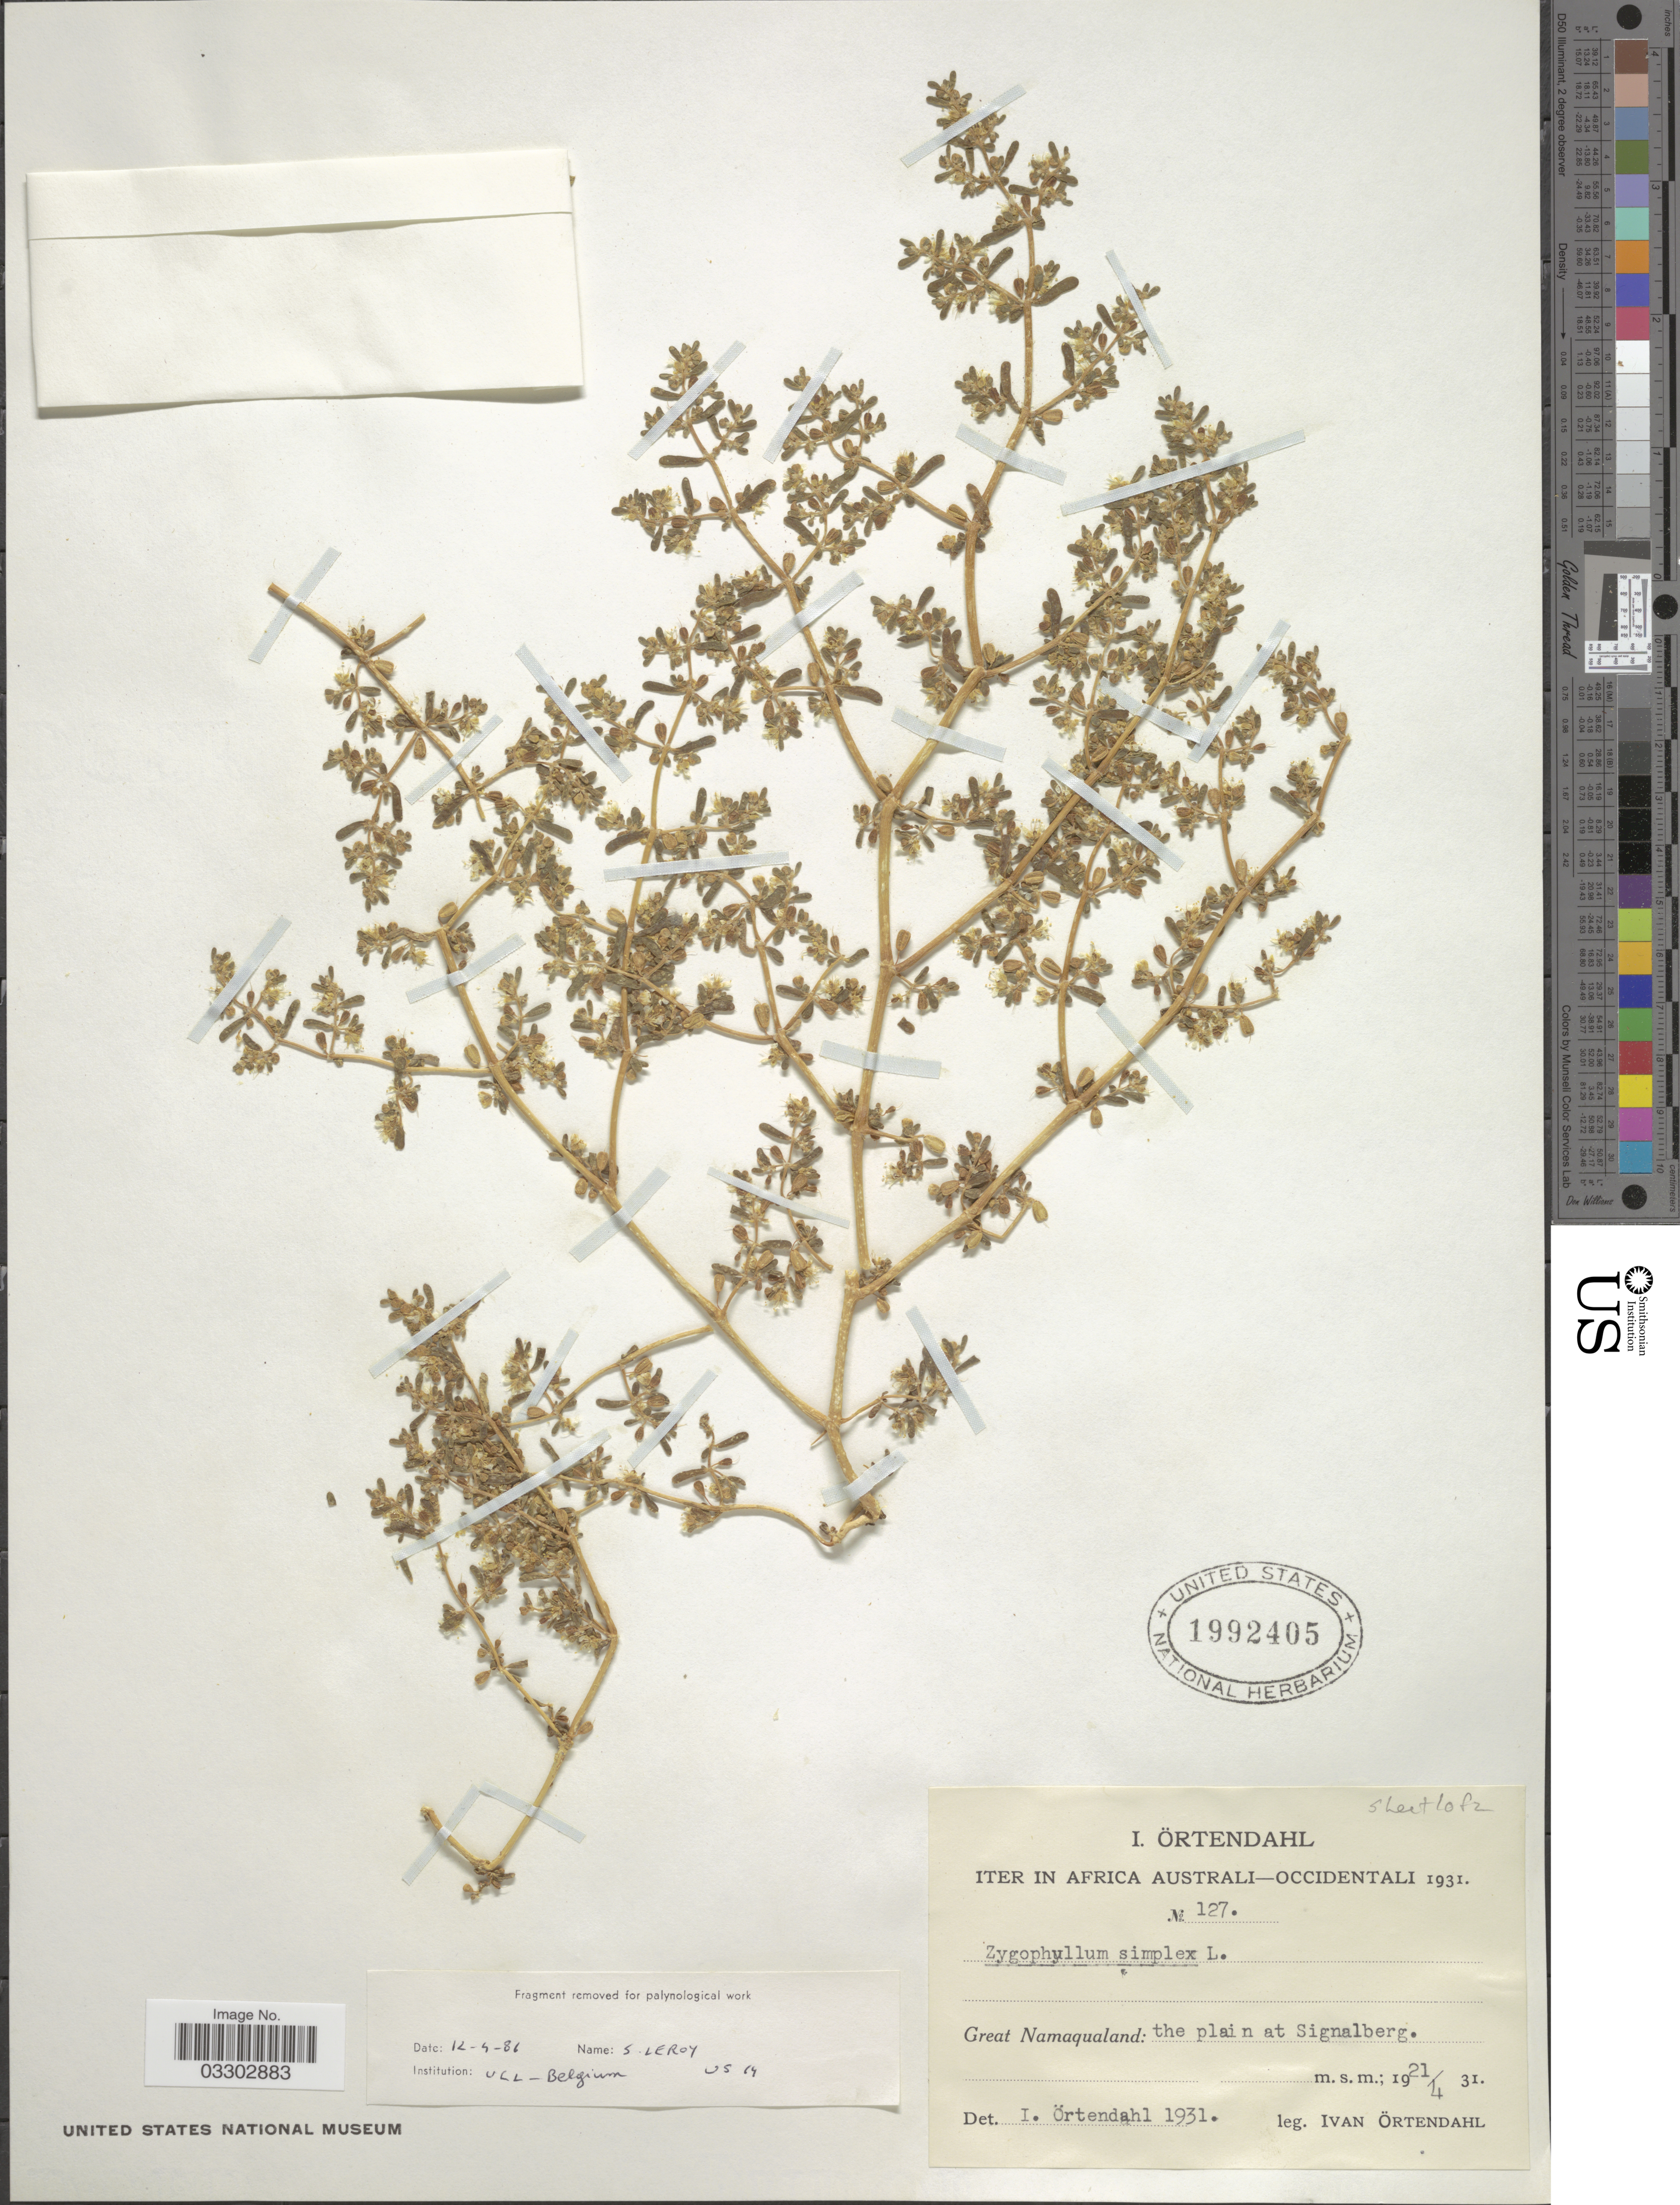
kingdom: Plantae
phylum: Tracheophyta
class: Magnoliopsida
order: Zygophyllales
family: Zygophyllaceae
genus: Zygophyllum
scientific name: Zygophyllum simplex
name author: L.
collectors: I. Ortendahl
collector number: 127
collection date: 1931-04-21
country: South Africa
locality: Iter in Africa Australi. Occidentali. Great Namaqualand: the plain at Signalberg.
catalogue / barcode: US 1992405